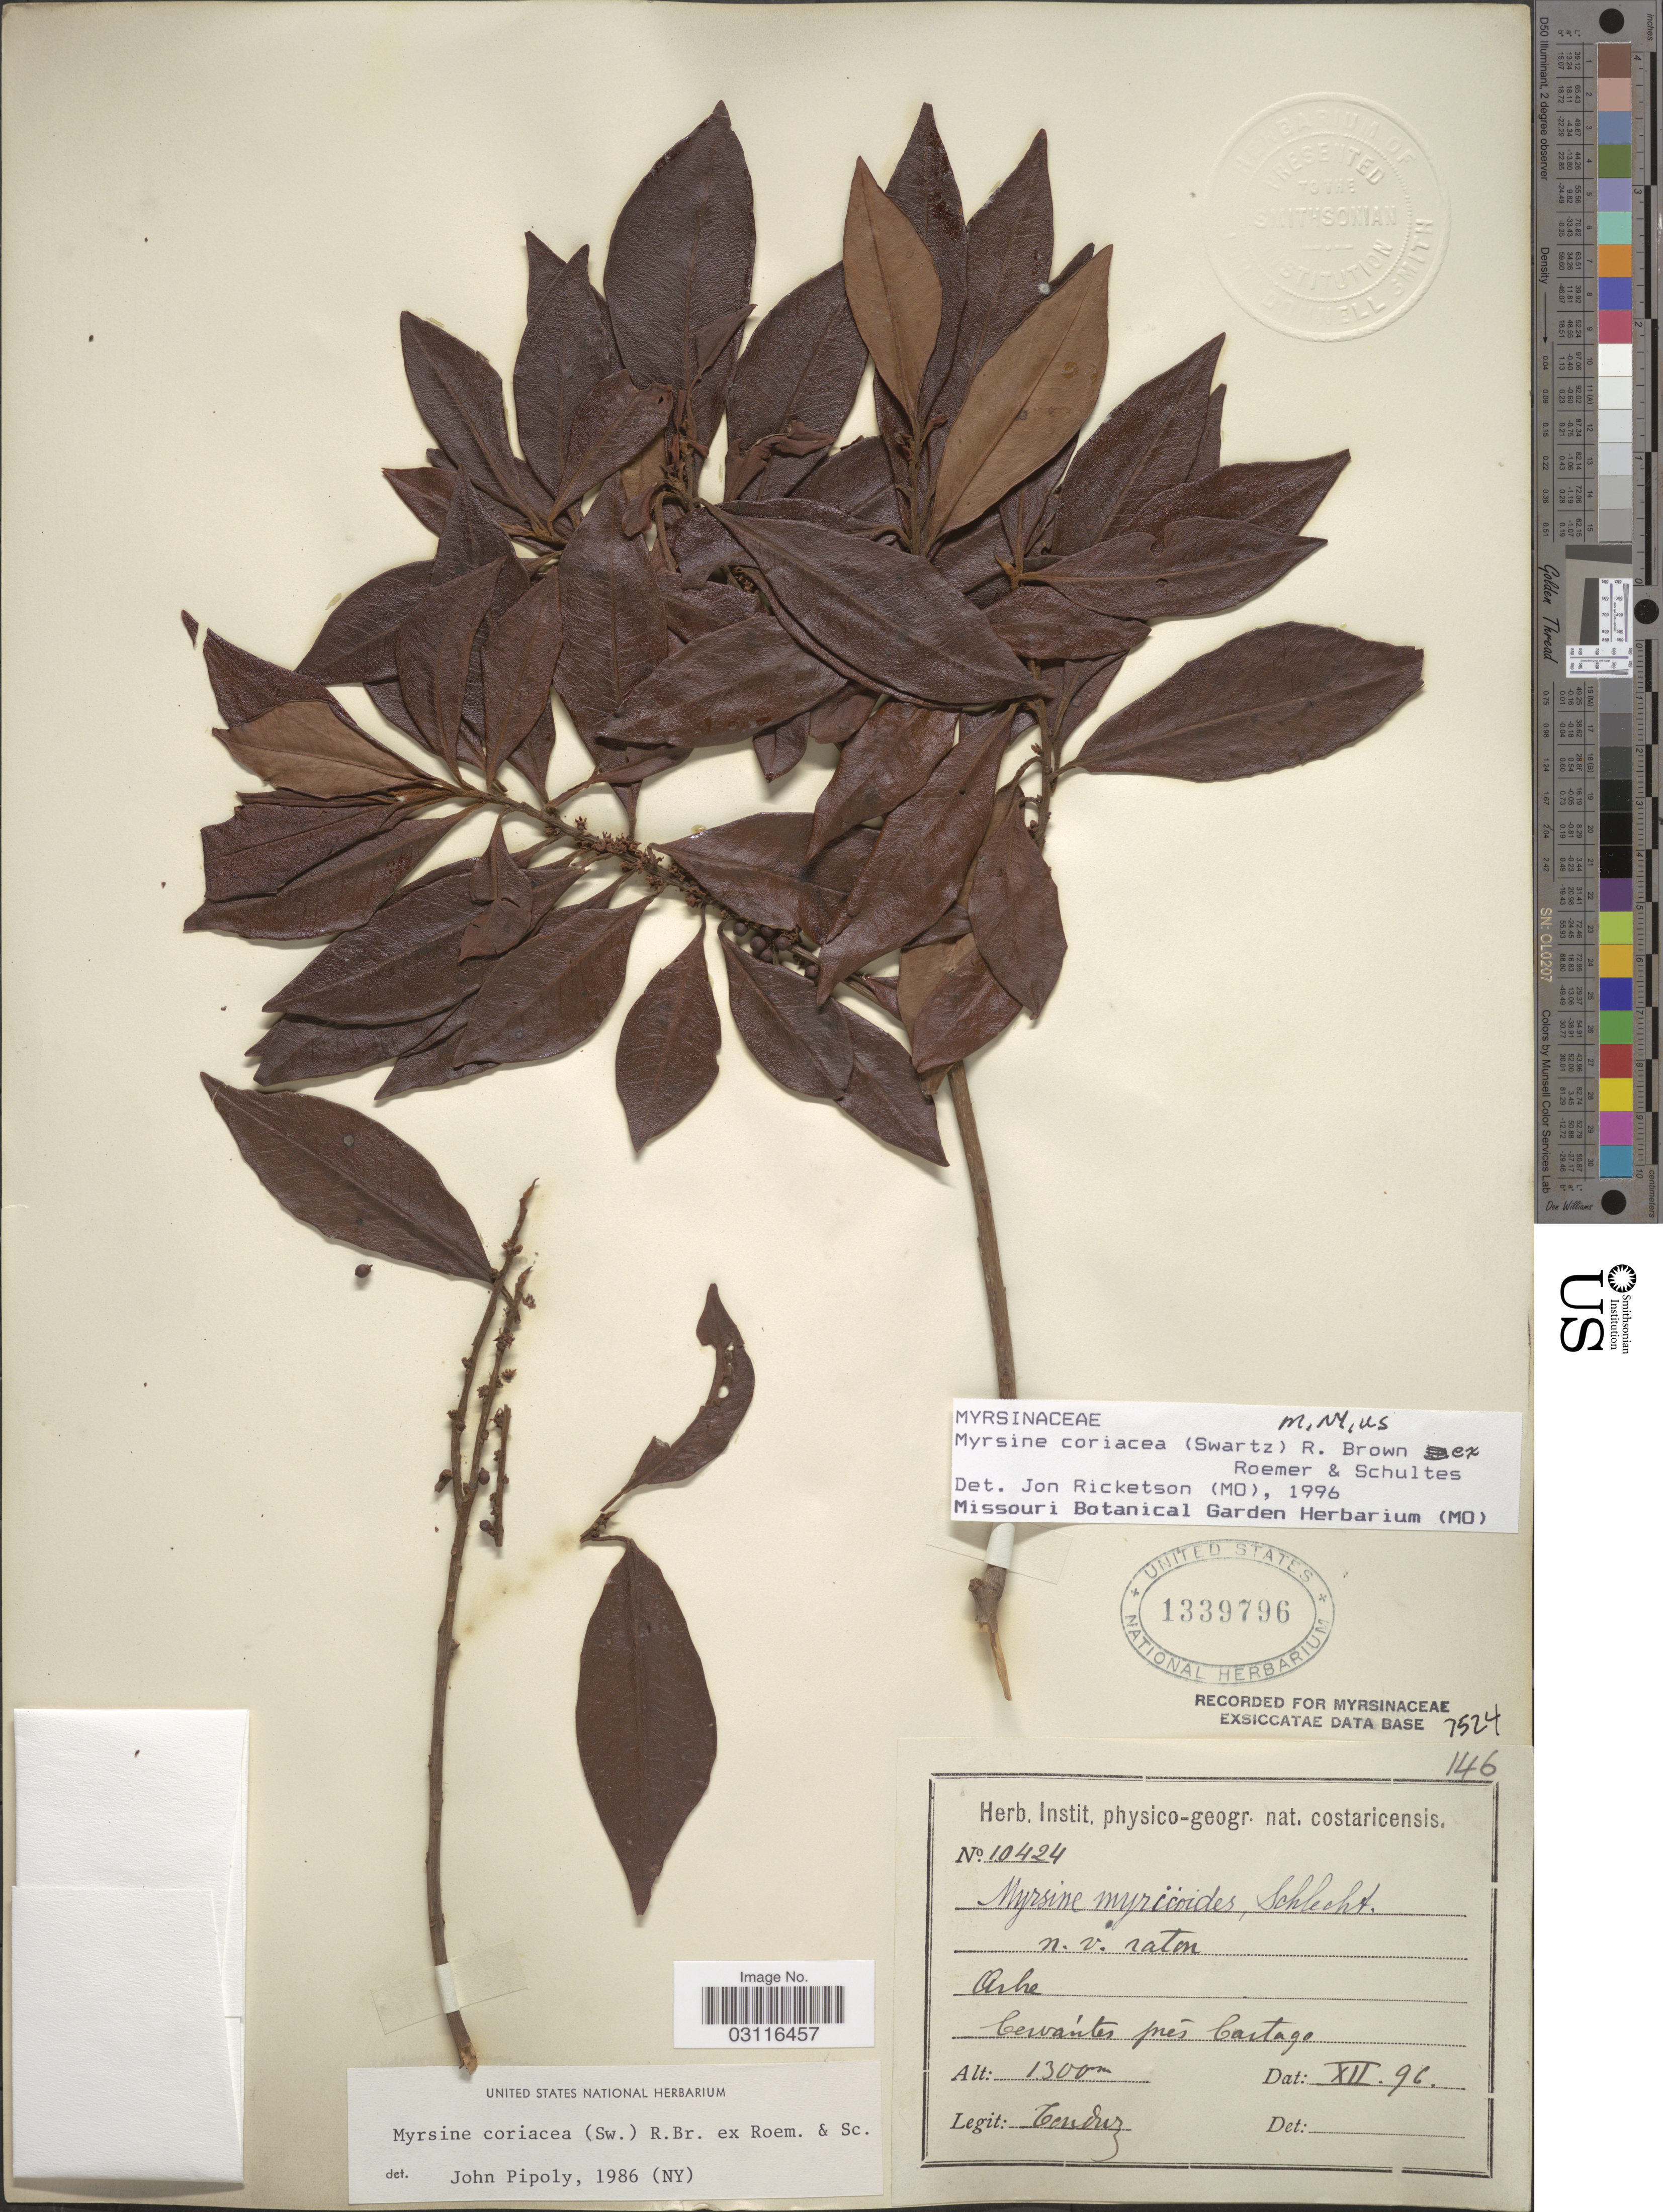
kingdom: Plantae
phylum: Tracheophyta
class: Magnoliopsida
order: Ericales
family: Primulaceae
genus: Myrsine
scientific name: Myrsine coriacea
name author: (Sw.) R. Br. ex Roem. & Schult.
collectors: Tonduz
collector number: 10424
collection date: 1896-12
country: Costa Rica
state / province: Cartago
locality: Cervántes prés Cartago.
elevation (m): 1300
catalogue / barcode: US 1339796